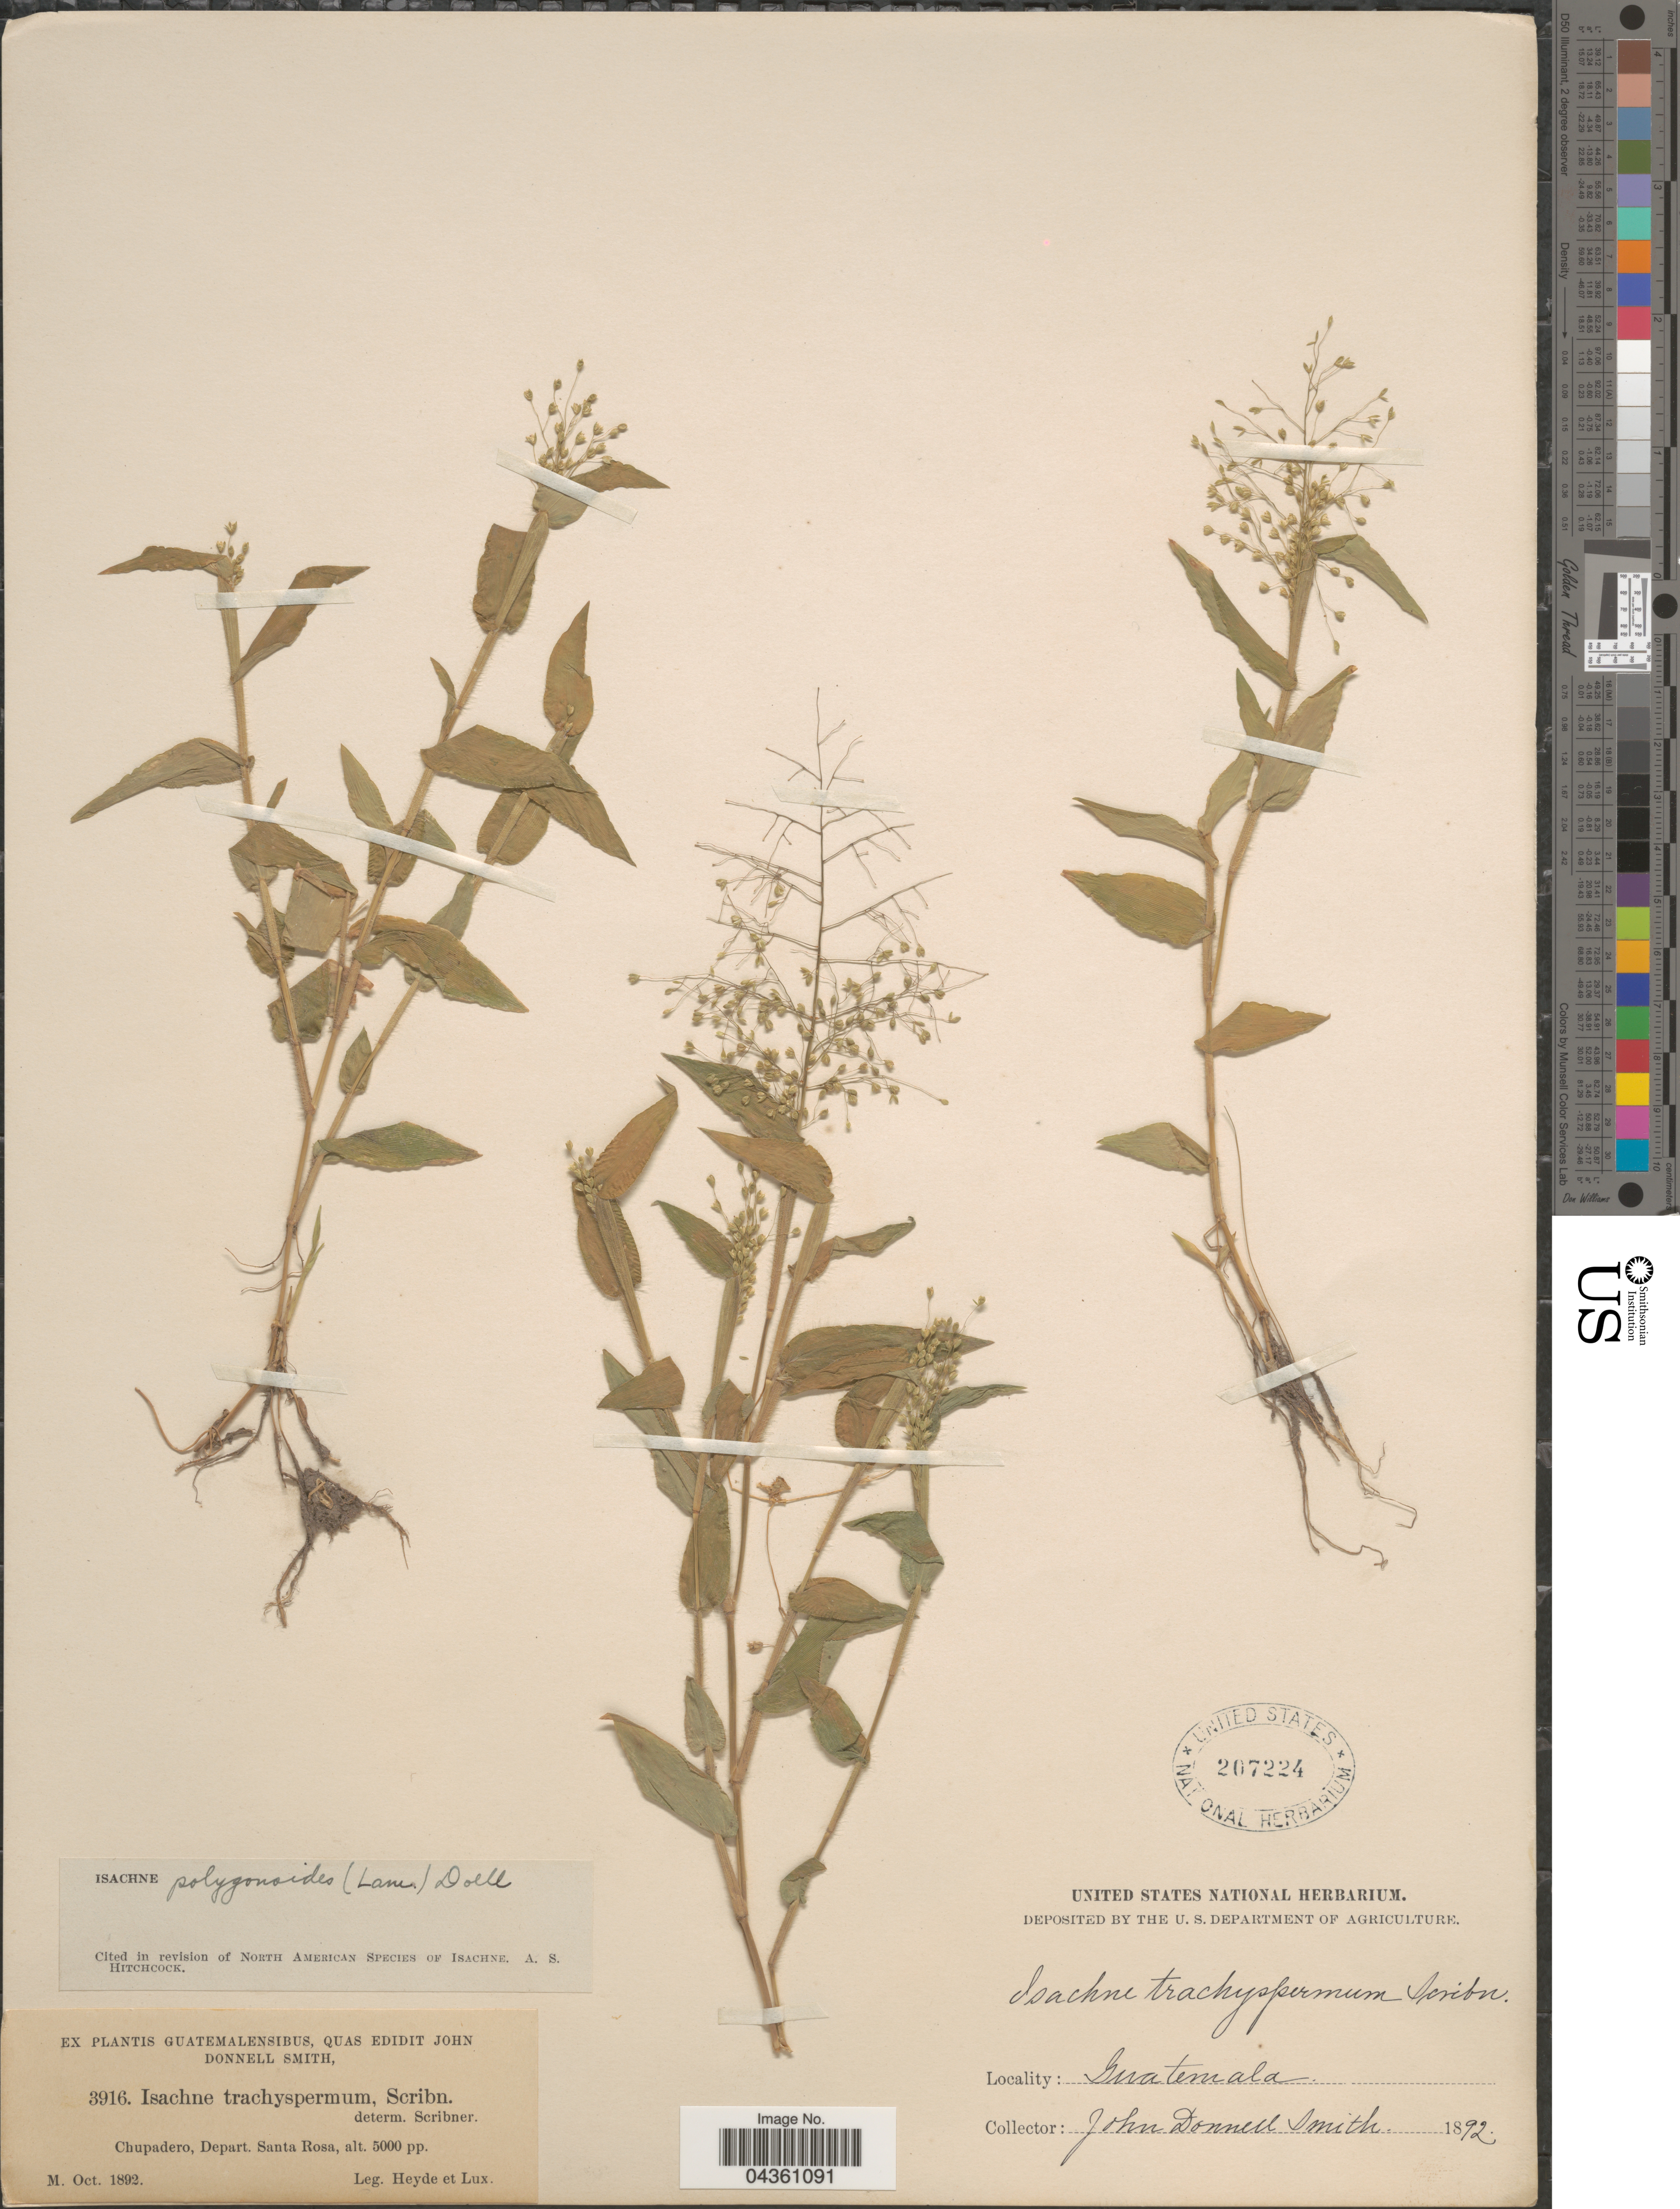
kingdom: Plantae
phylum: Tracheophyta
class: Liliopsida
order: Poales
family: Poaceae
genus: Isachne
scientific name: Isachne polygonoides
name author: (Lam.) Döll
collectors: Heyde & Lux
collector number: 3916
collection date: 1892-10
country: Guatemala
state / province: Santa Rosa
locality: Chupadero, Depart. Santa Rosa.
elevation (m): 1524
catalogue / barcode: US 207224